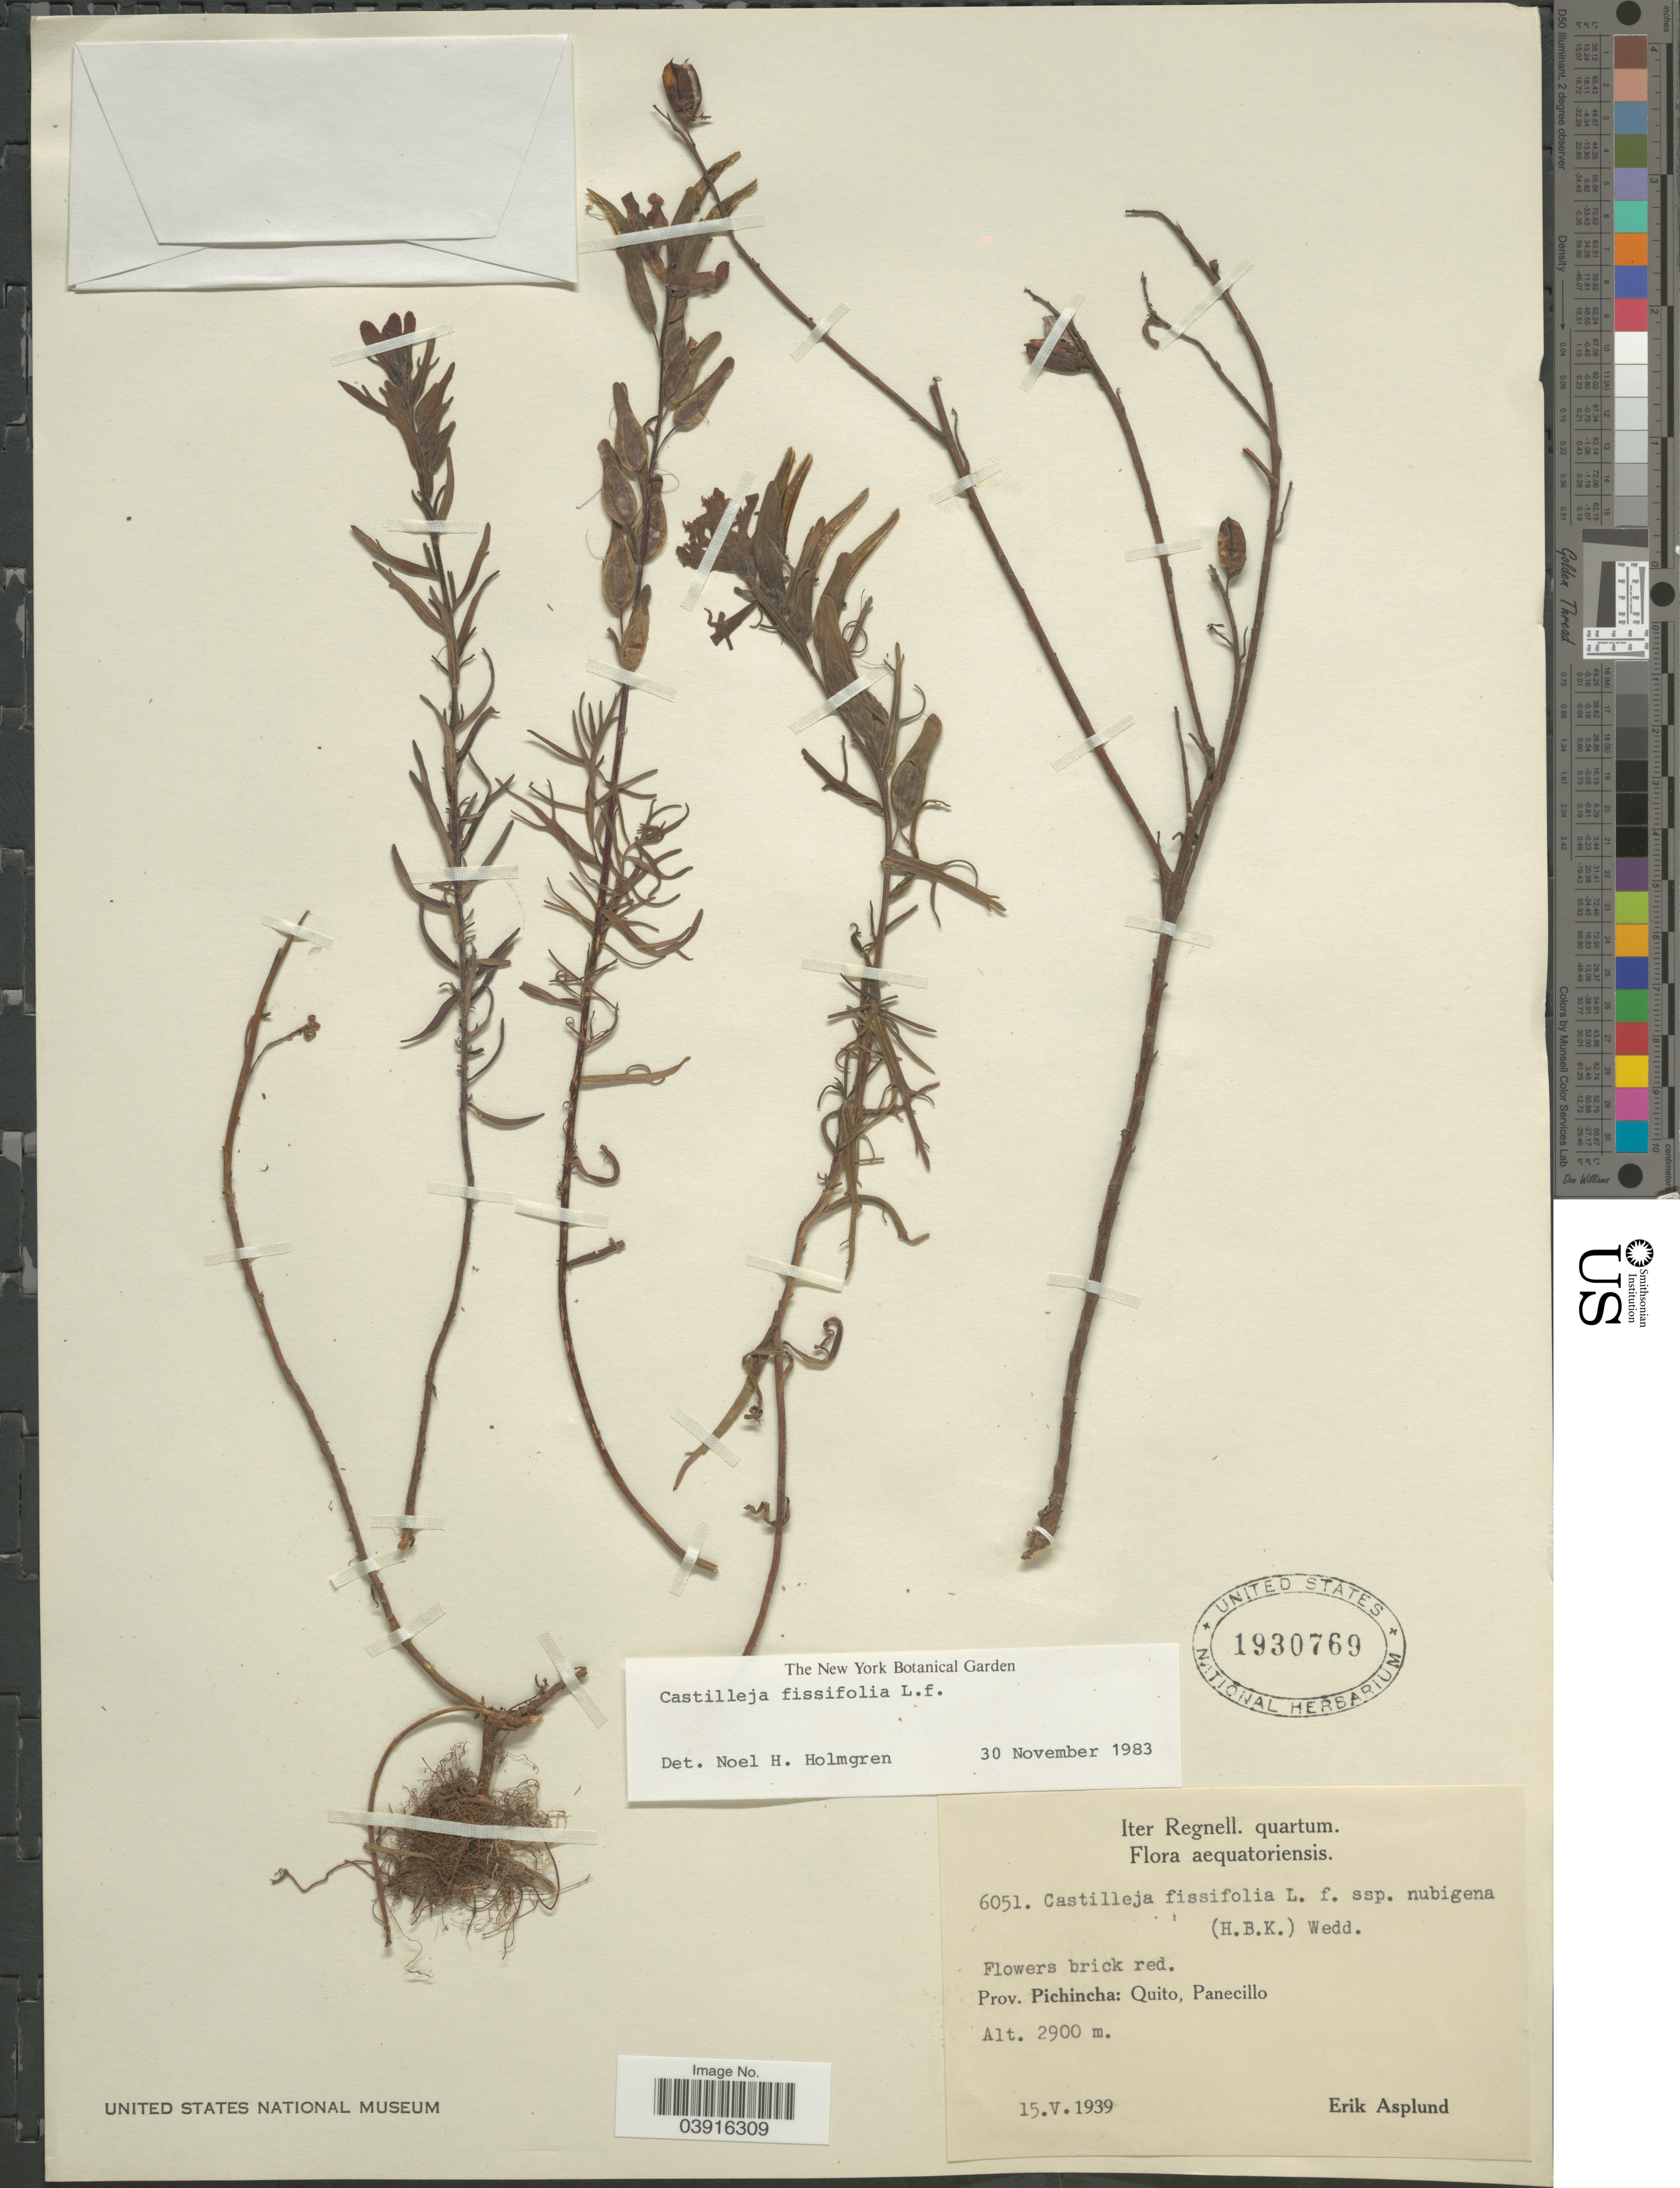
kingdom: Plantae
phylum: Tracheophyta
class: Magnoliopsida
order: Lamiales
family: Orobanchaceae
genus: Castilleja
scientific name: Castilleja fissifolia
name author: L. f.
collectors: E. Asplund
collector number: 6051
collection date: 1939-05-15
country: Ecuador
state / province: Pichincha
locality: Quito, Panecillo.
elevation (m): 2900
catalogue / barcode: US 1930769